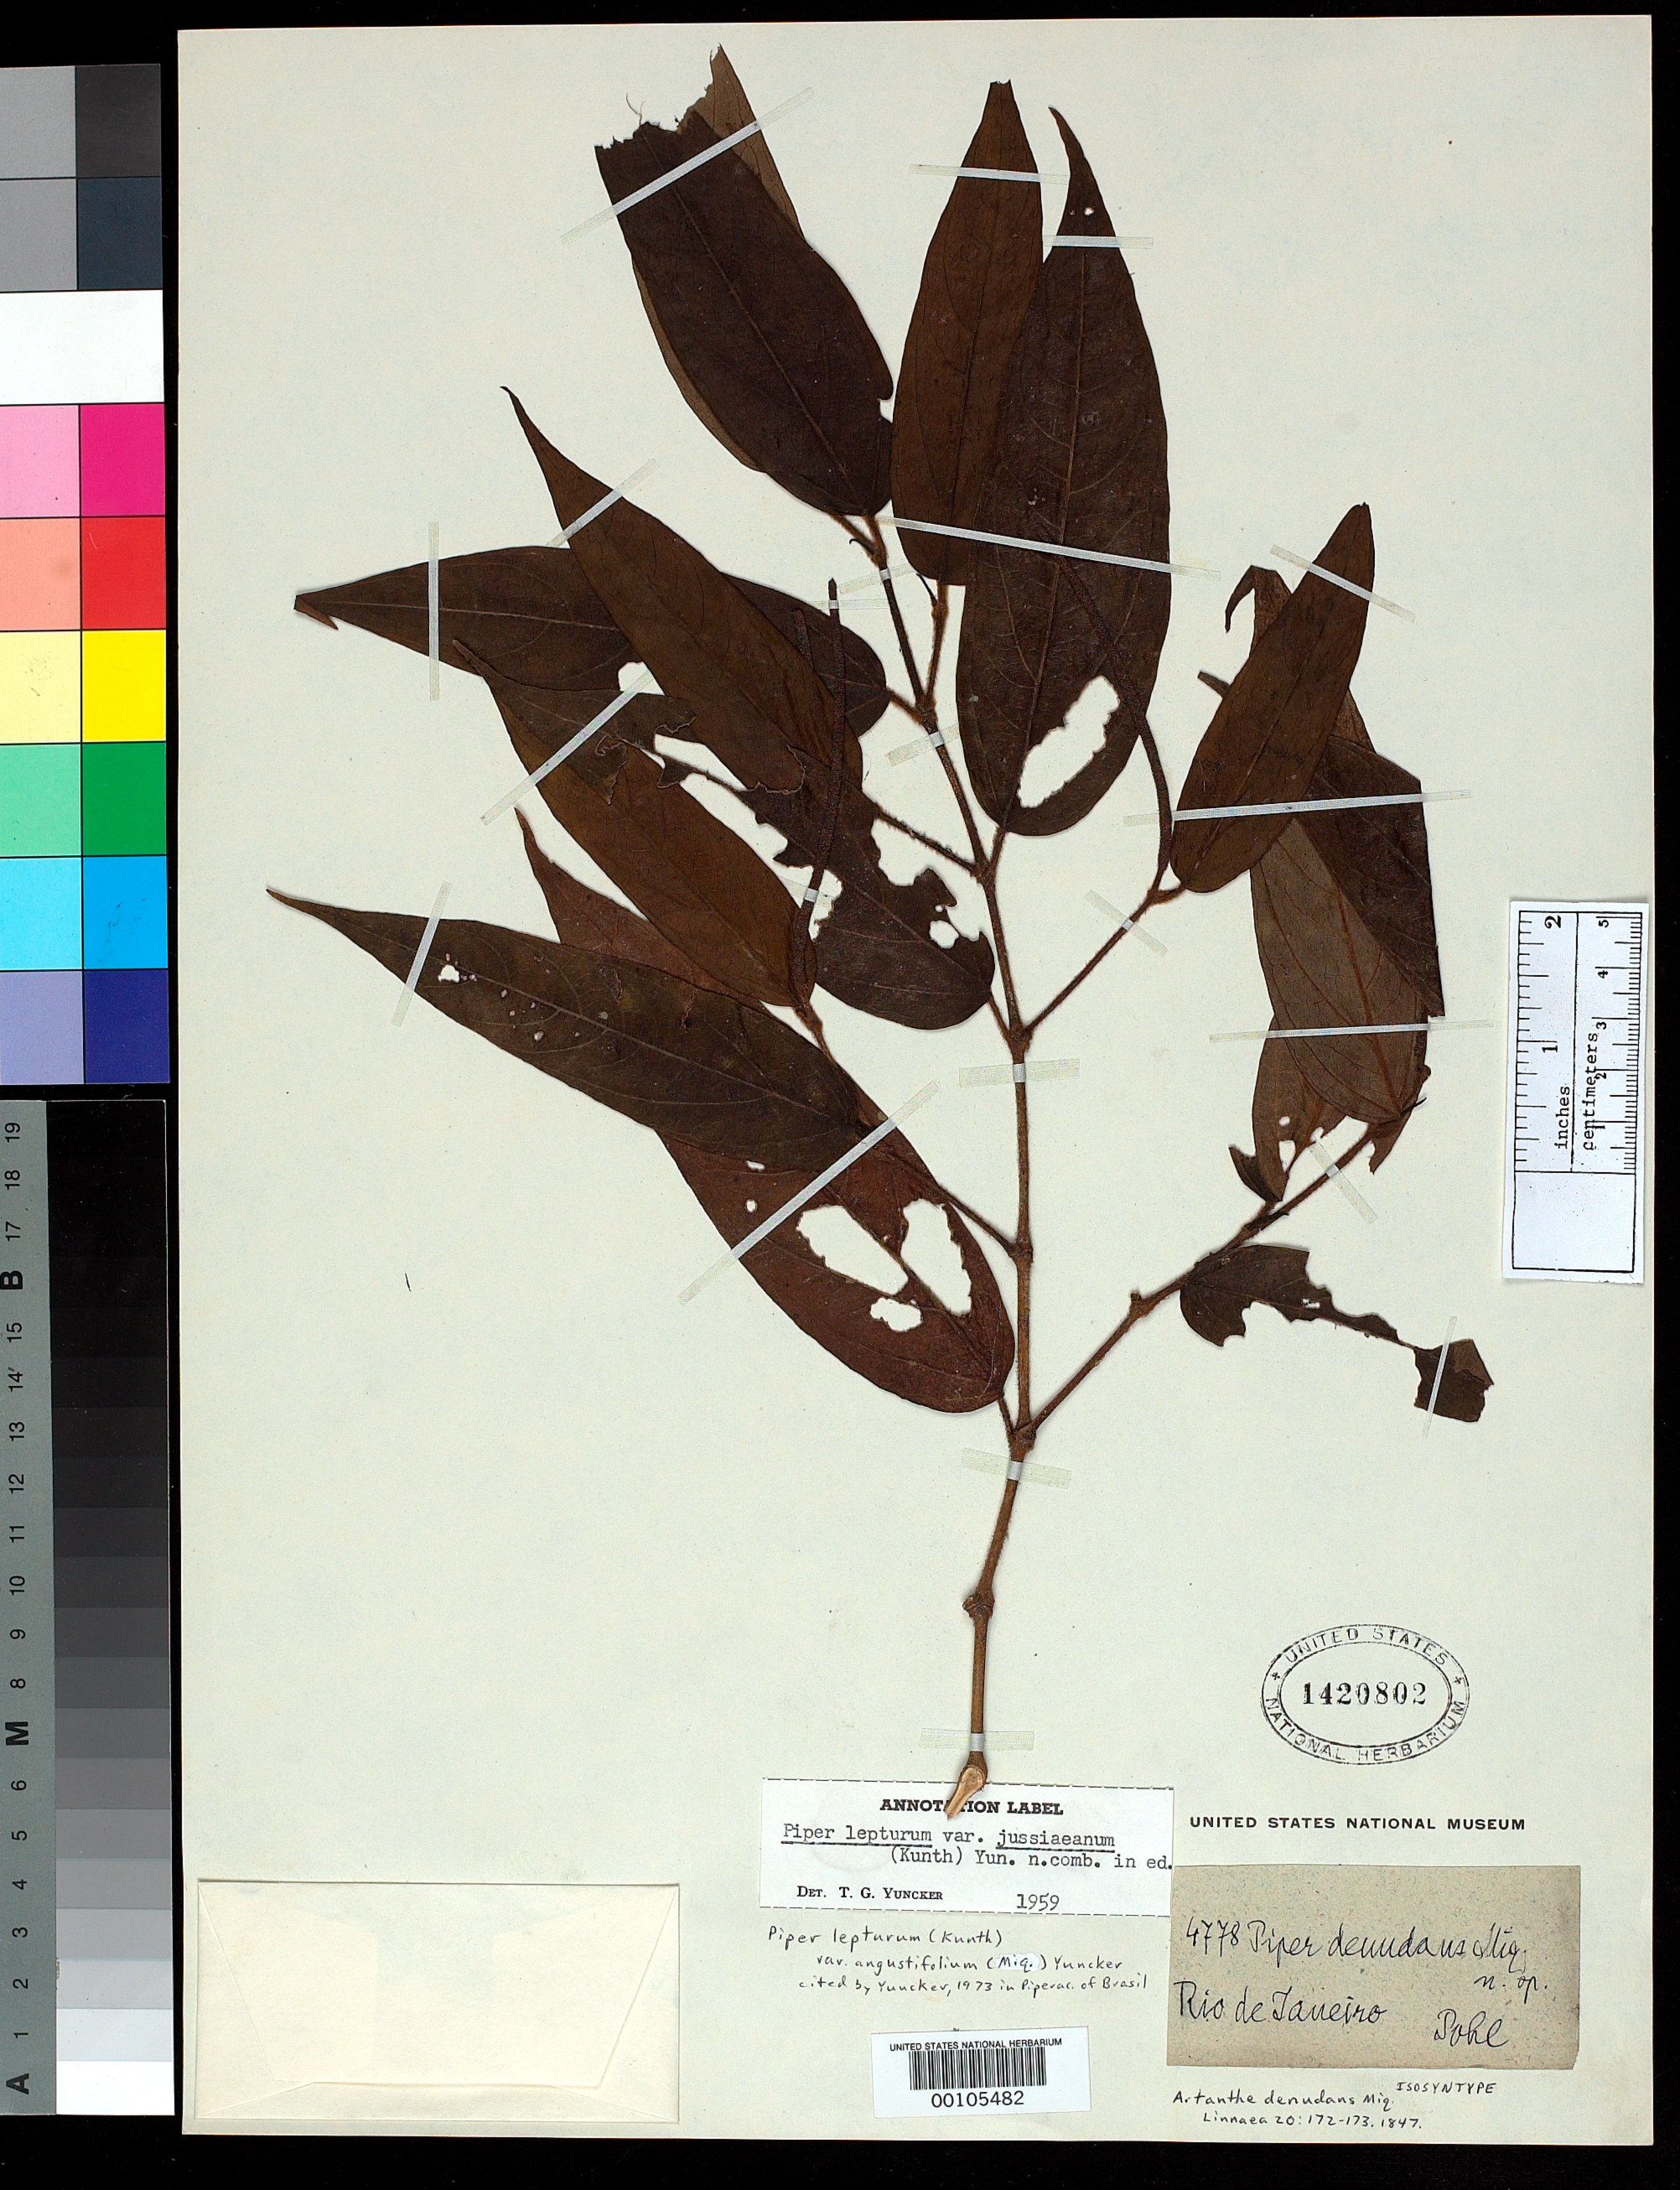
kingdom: Plantae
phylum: Tracheophyta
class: Magnoliopsida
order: Piperales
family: Piperaceae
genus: Artanthe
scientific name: Artanthe denudans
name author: Miq.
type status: Isosyntype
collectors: R. W. Pohl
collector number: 4778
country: Brazil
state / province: Rio de Janeiro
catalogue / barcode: US 1420802